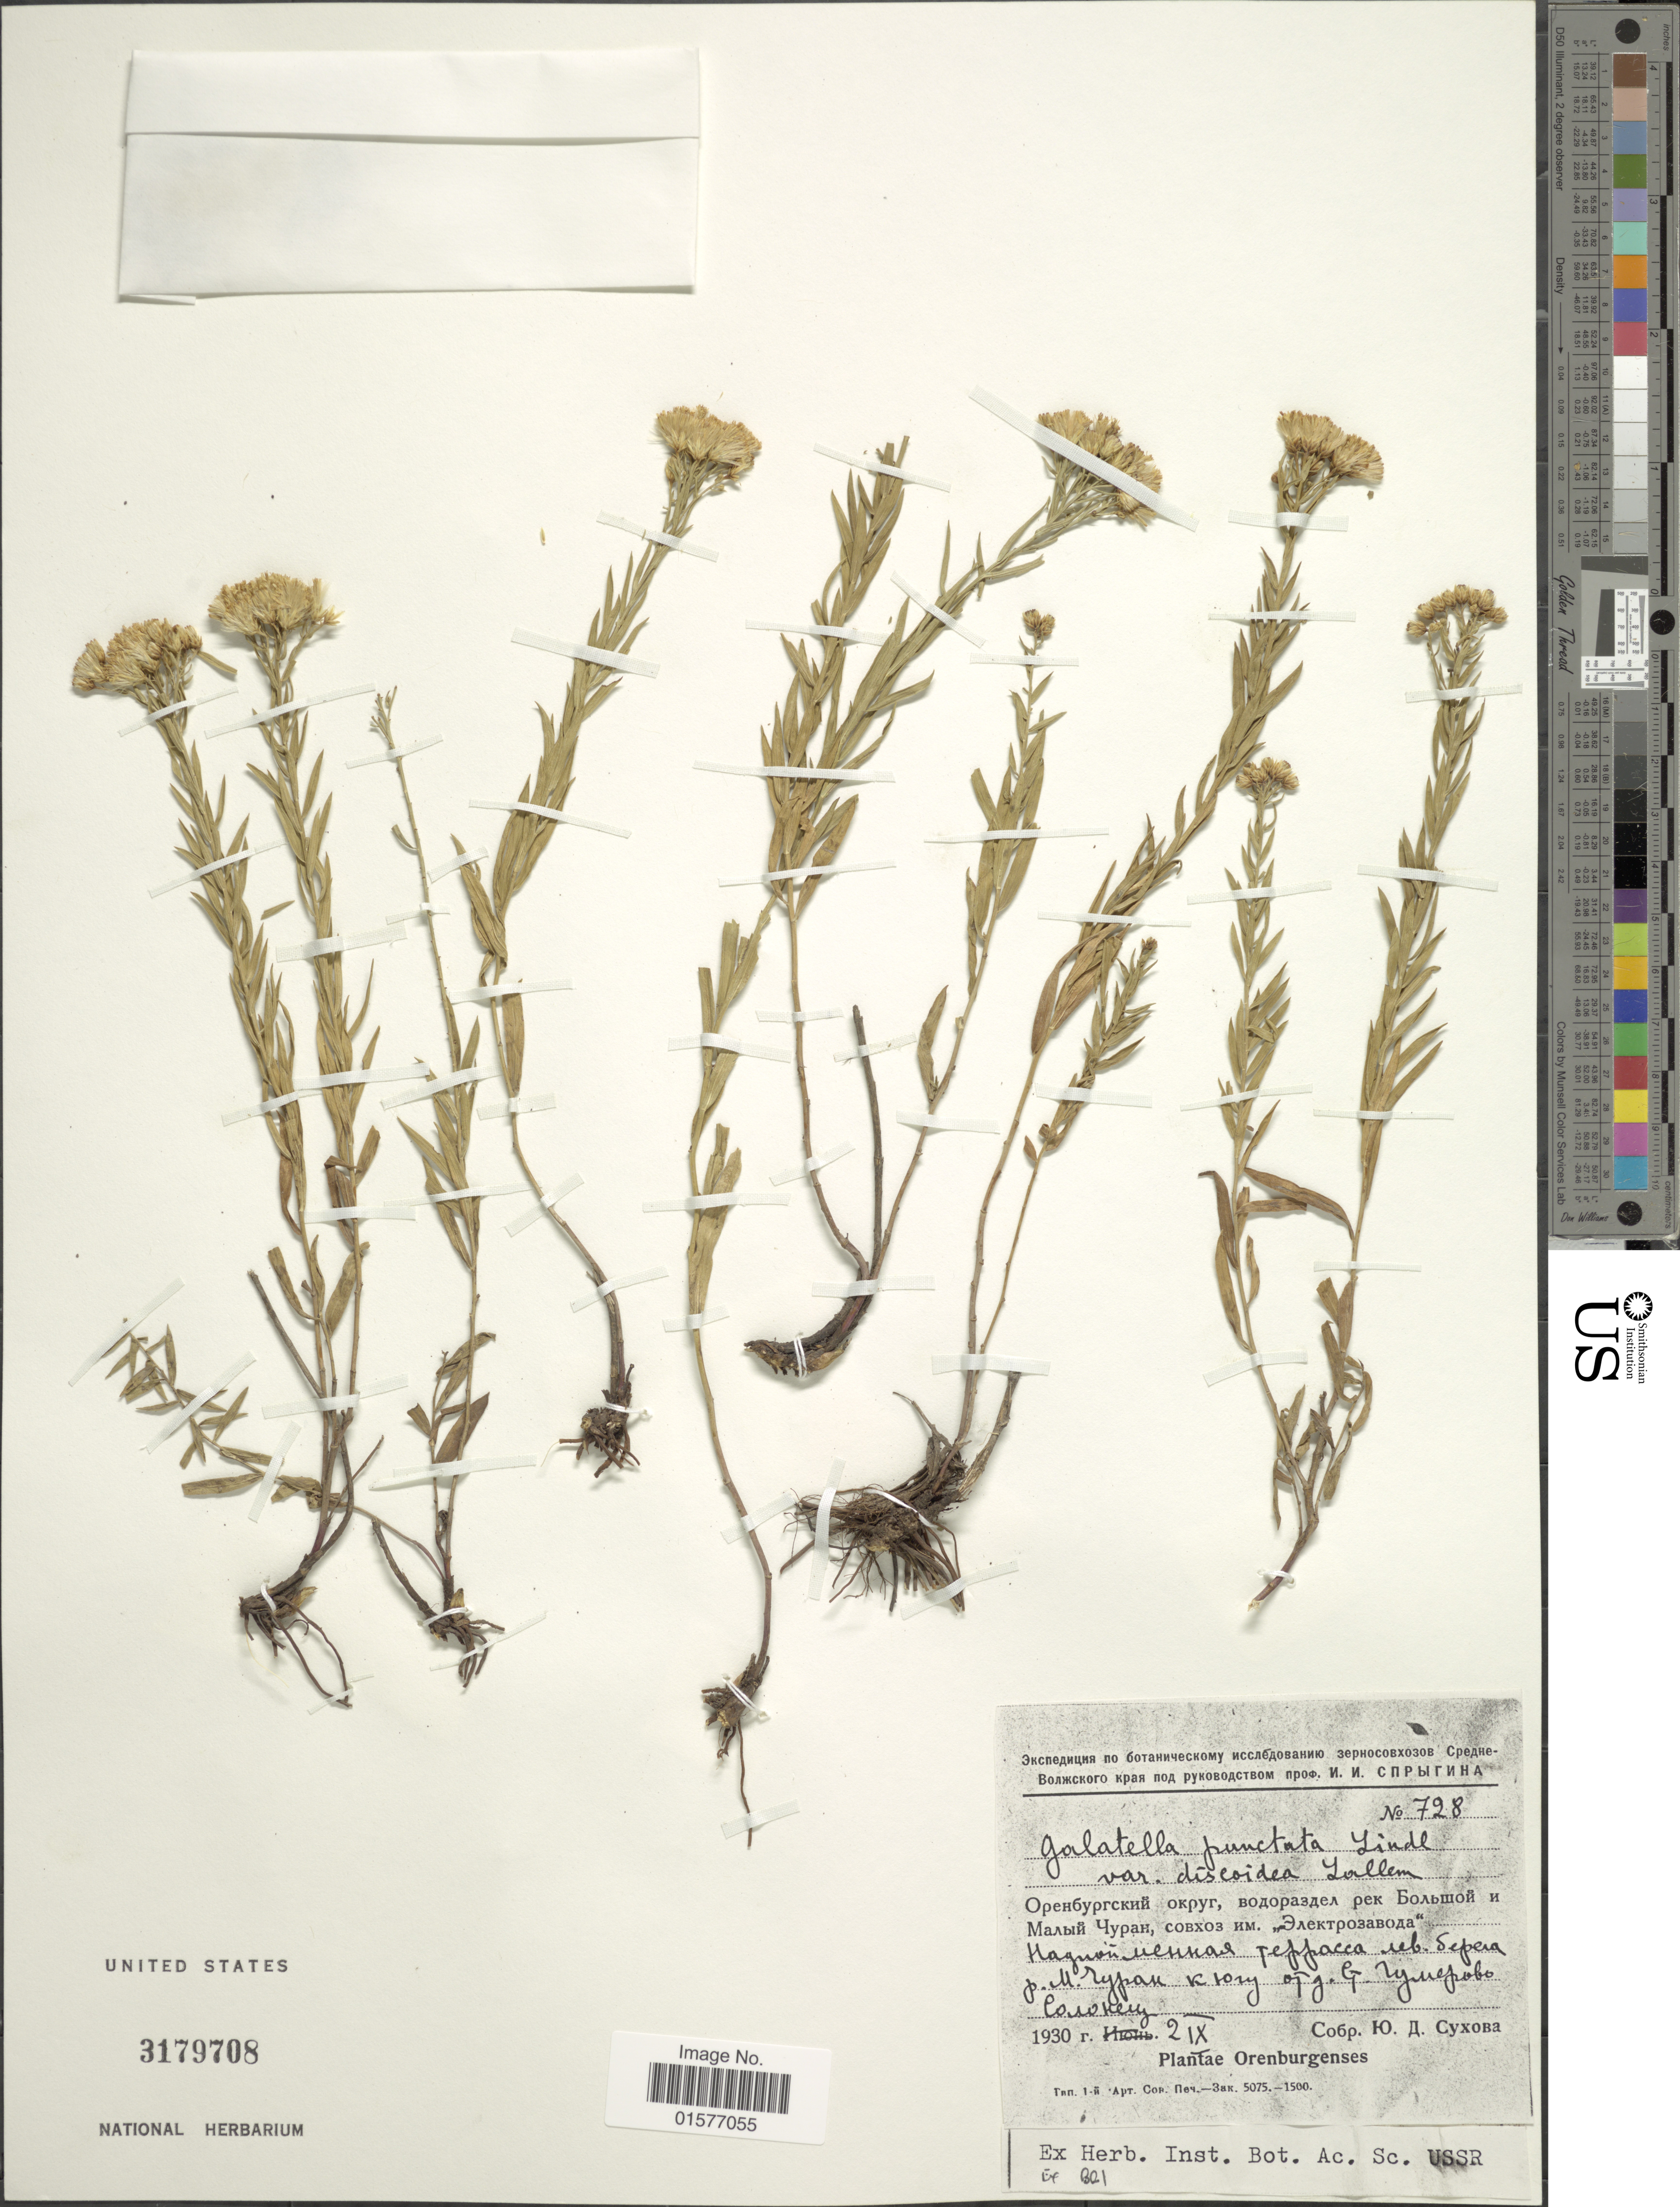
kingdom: Plantae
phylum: Tracheophyta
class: Magnoliopsida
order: Asterales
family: Asteraceae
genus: Linosyris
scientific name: Linosyris punctata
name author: (Moench) DC.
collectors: U. Sukhova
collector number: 728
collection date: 1930-09-02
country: Russian Federation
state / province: Orenburg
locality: Left shore of river Malyy Churan, south of village Gumerovo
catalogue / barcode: US 3179708